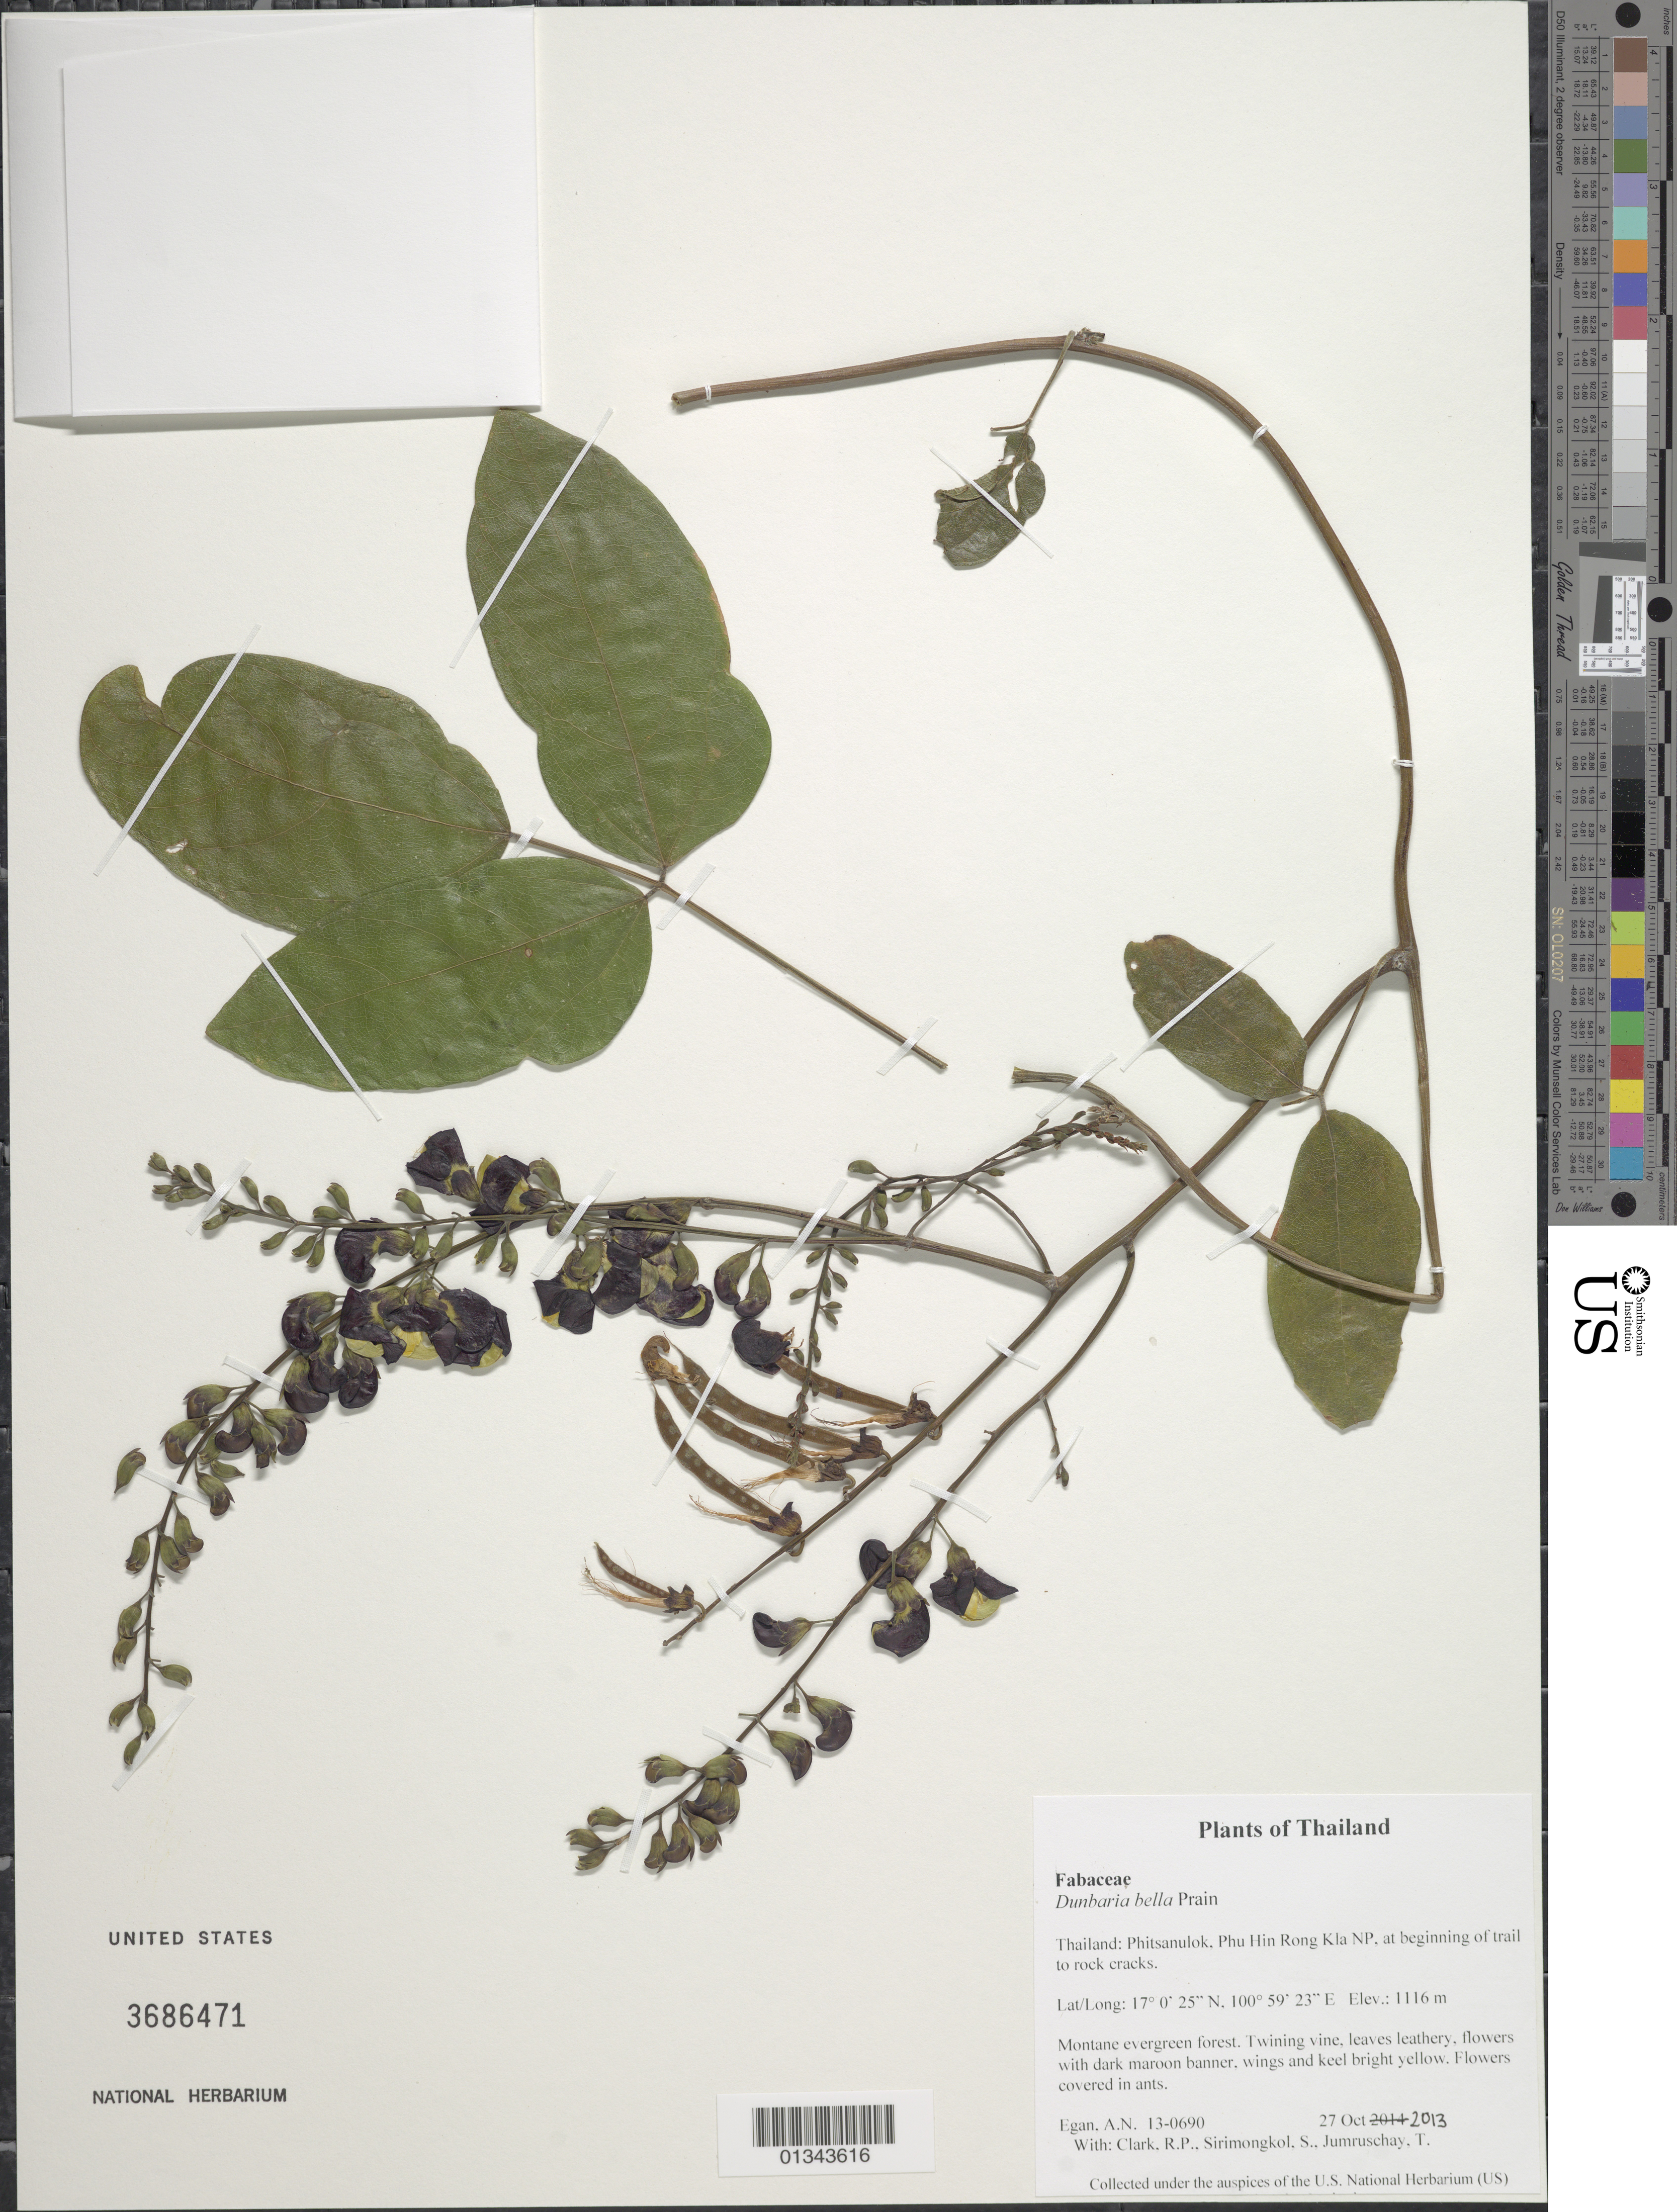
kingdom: Plantae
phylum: Tracheophyta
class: Magnoliopsida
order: Fabales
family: Fabaceae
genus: Dunbaria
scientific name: Dunbaria bella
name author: Prain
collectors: A. N. Egan, R. P. Clark, S. Sirimongkol & T. Jumruschay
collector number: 13-0690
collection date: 2013-10-27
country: Thailand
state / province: Phitsanulok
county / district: Nakhon Thai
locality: Phu Hin Rong Kla NP, at beginning of trail to rock cracks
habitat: Montane evergreen forest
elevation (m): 1116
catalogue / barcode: US 3686471